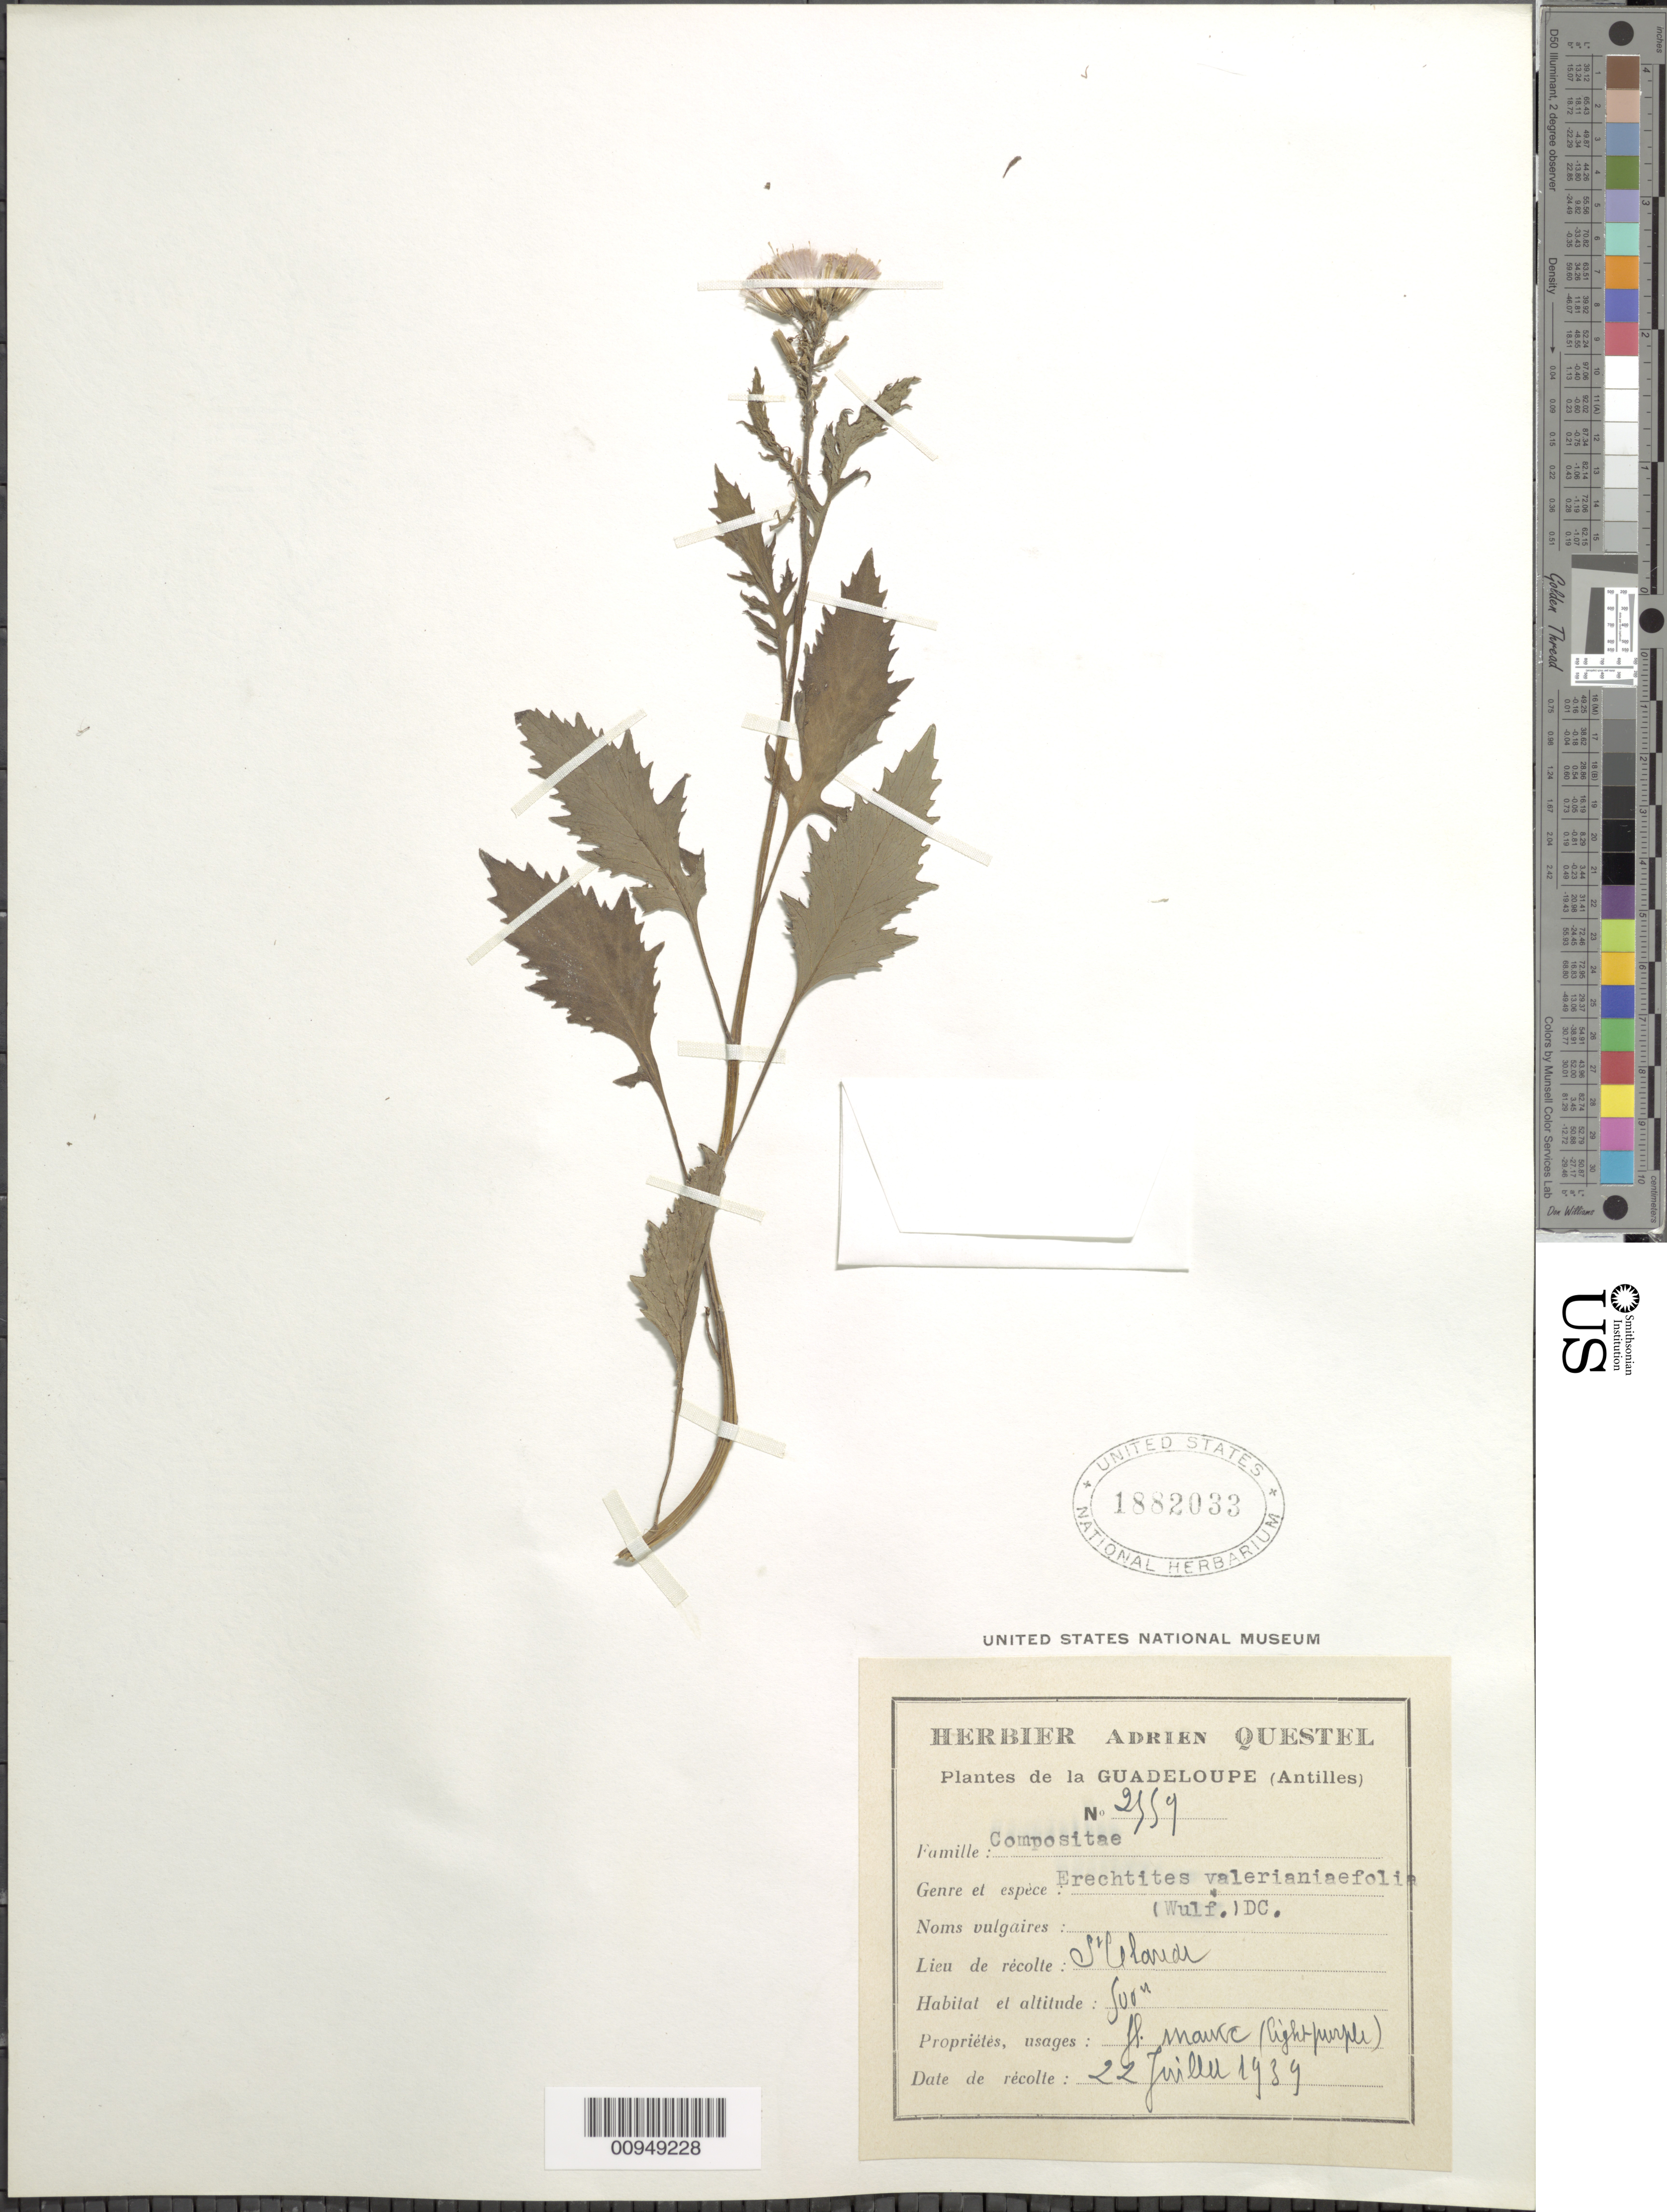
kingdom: Plantae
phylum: Tracheophyta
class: Magnoliopsida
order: Asterales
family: Asteraceae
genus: Erechtites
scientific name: Erechtites hieraciifolius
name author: (L.) Raf. ex DC.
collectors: A. Questel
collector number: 2559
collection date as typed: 22 Jul 1939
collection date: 1939-07-22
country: Guadeloupe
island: Basse Terre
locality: St. Claude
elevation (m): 500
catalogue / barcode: US 1882033